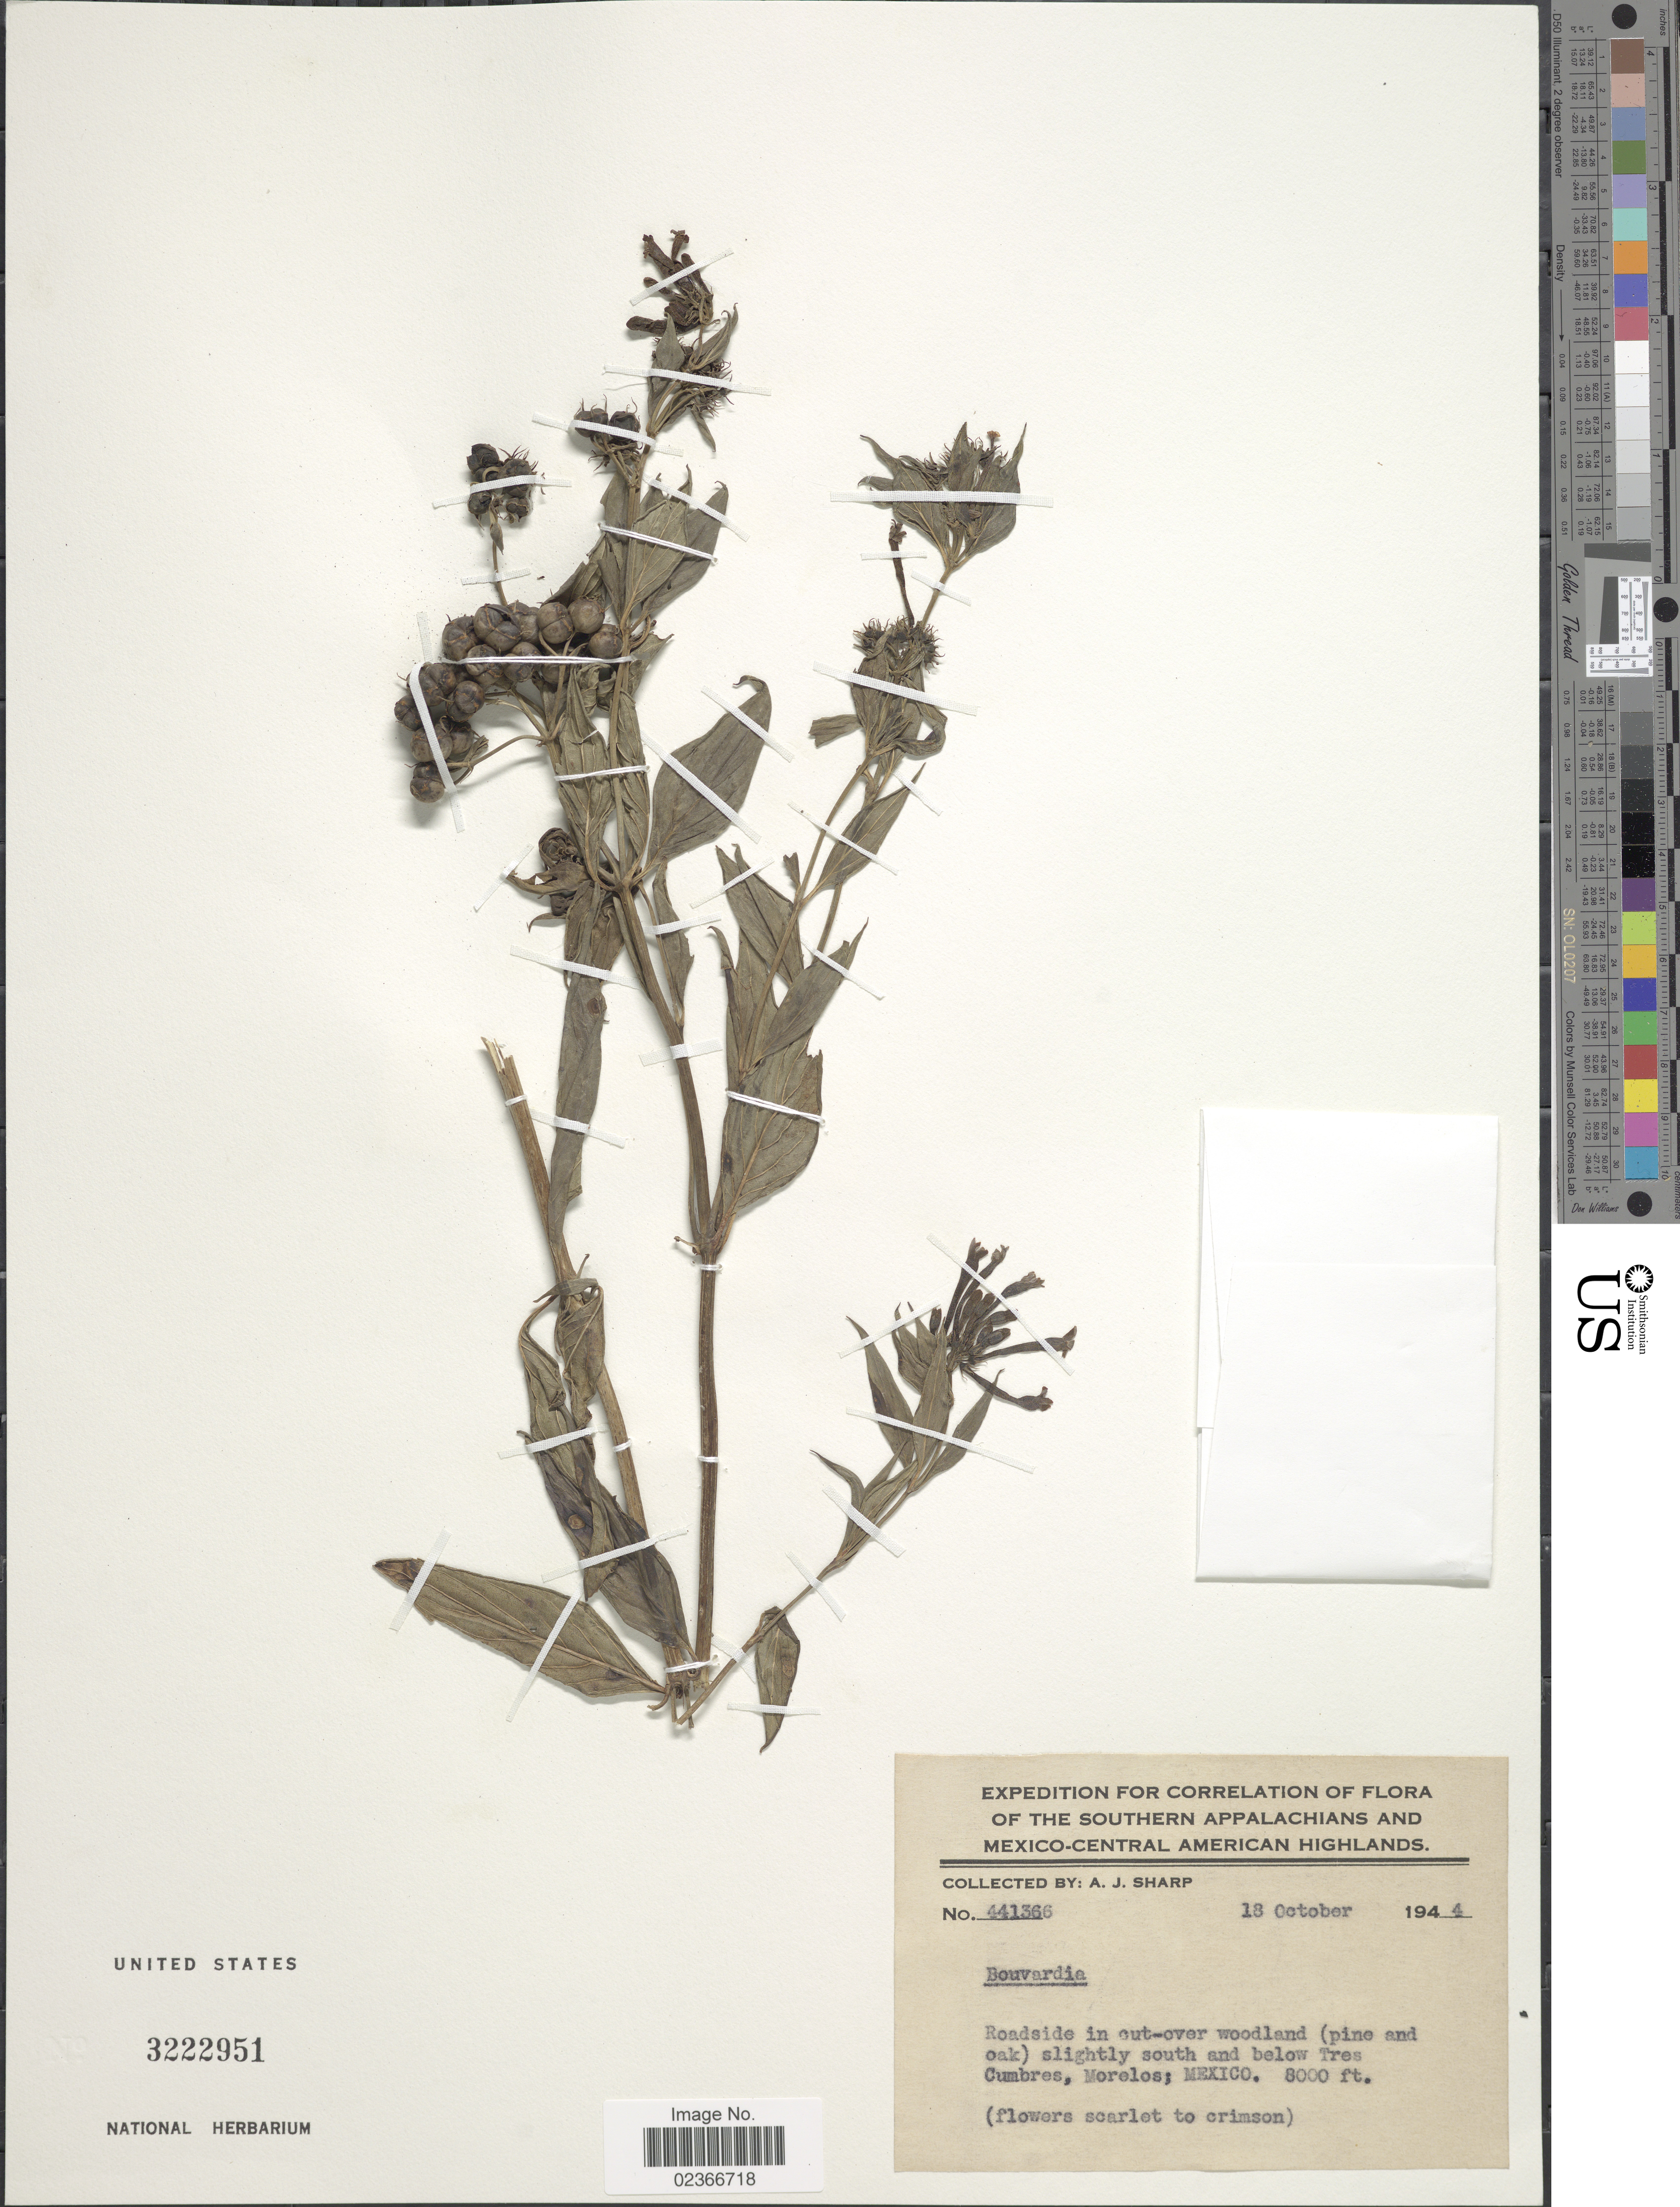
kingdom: Plantae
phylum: Tracheophyta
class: Magnoliopsida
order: Gentianales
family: Rubiaceae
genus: Bouvardia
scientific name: Bouvardia sp.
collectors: A. J. Sharp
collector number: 441366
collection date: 1944-10-18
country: Mexico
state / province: Morelos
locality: Southern Appalachians and Mexico-Central American Highlands. Roadside in cut-over woodland (pine and oak) slightly south and below Tres Cumbres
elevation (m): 2438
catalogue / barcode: US 3222951